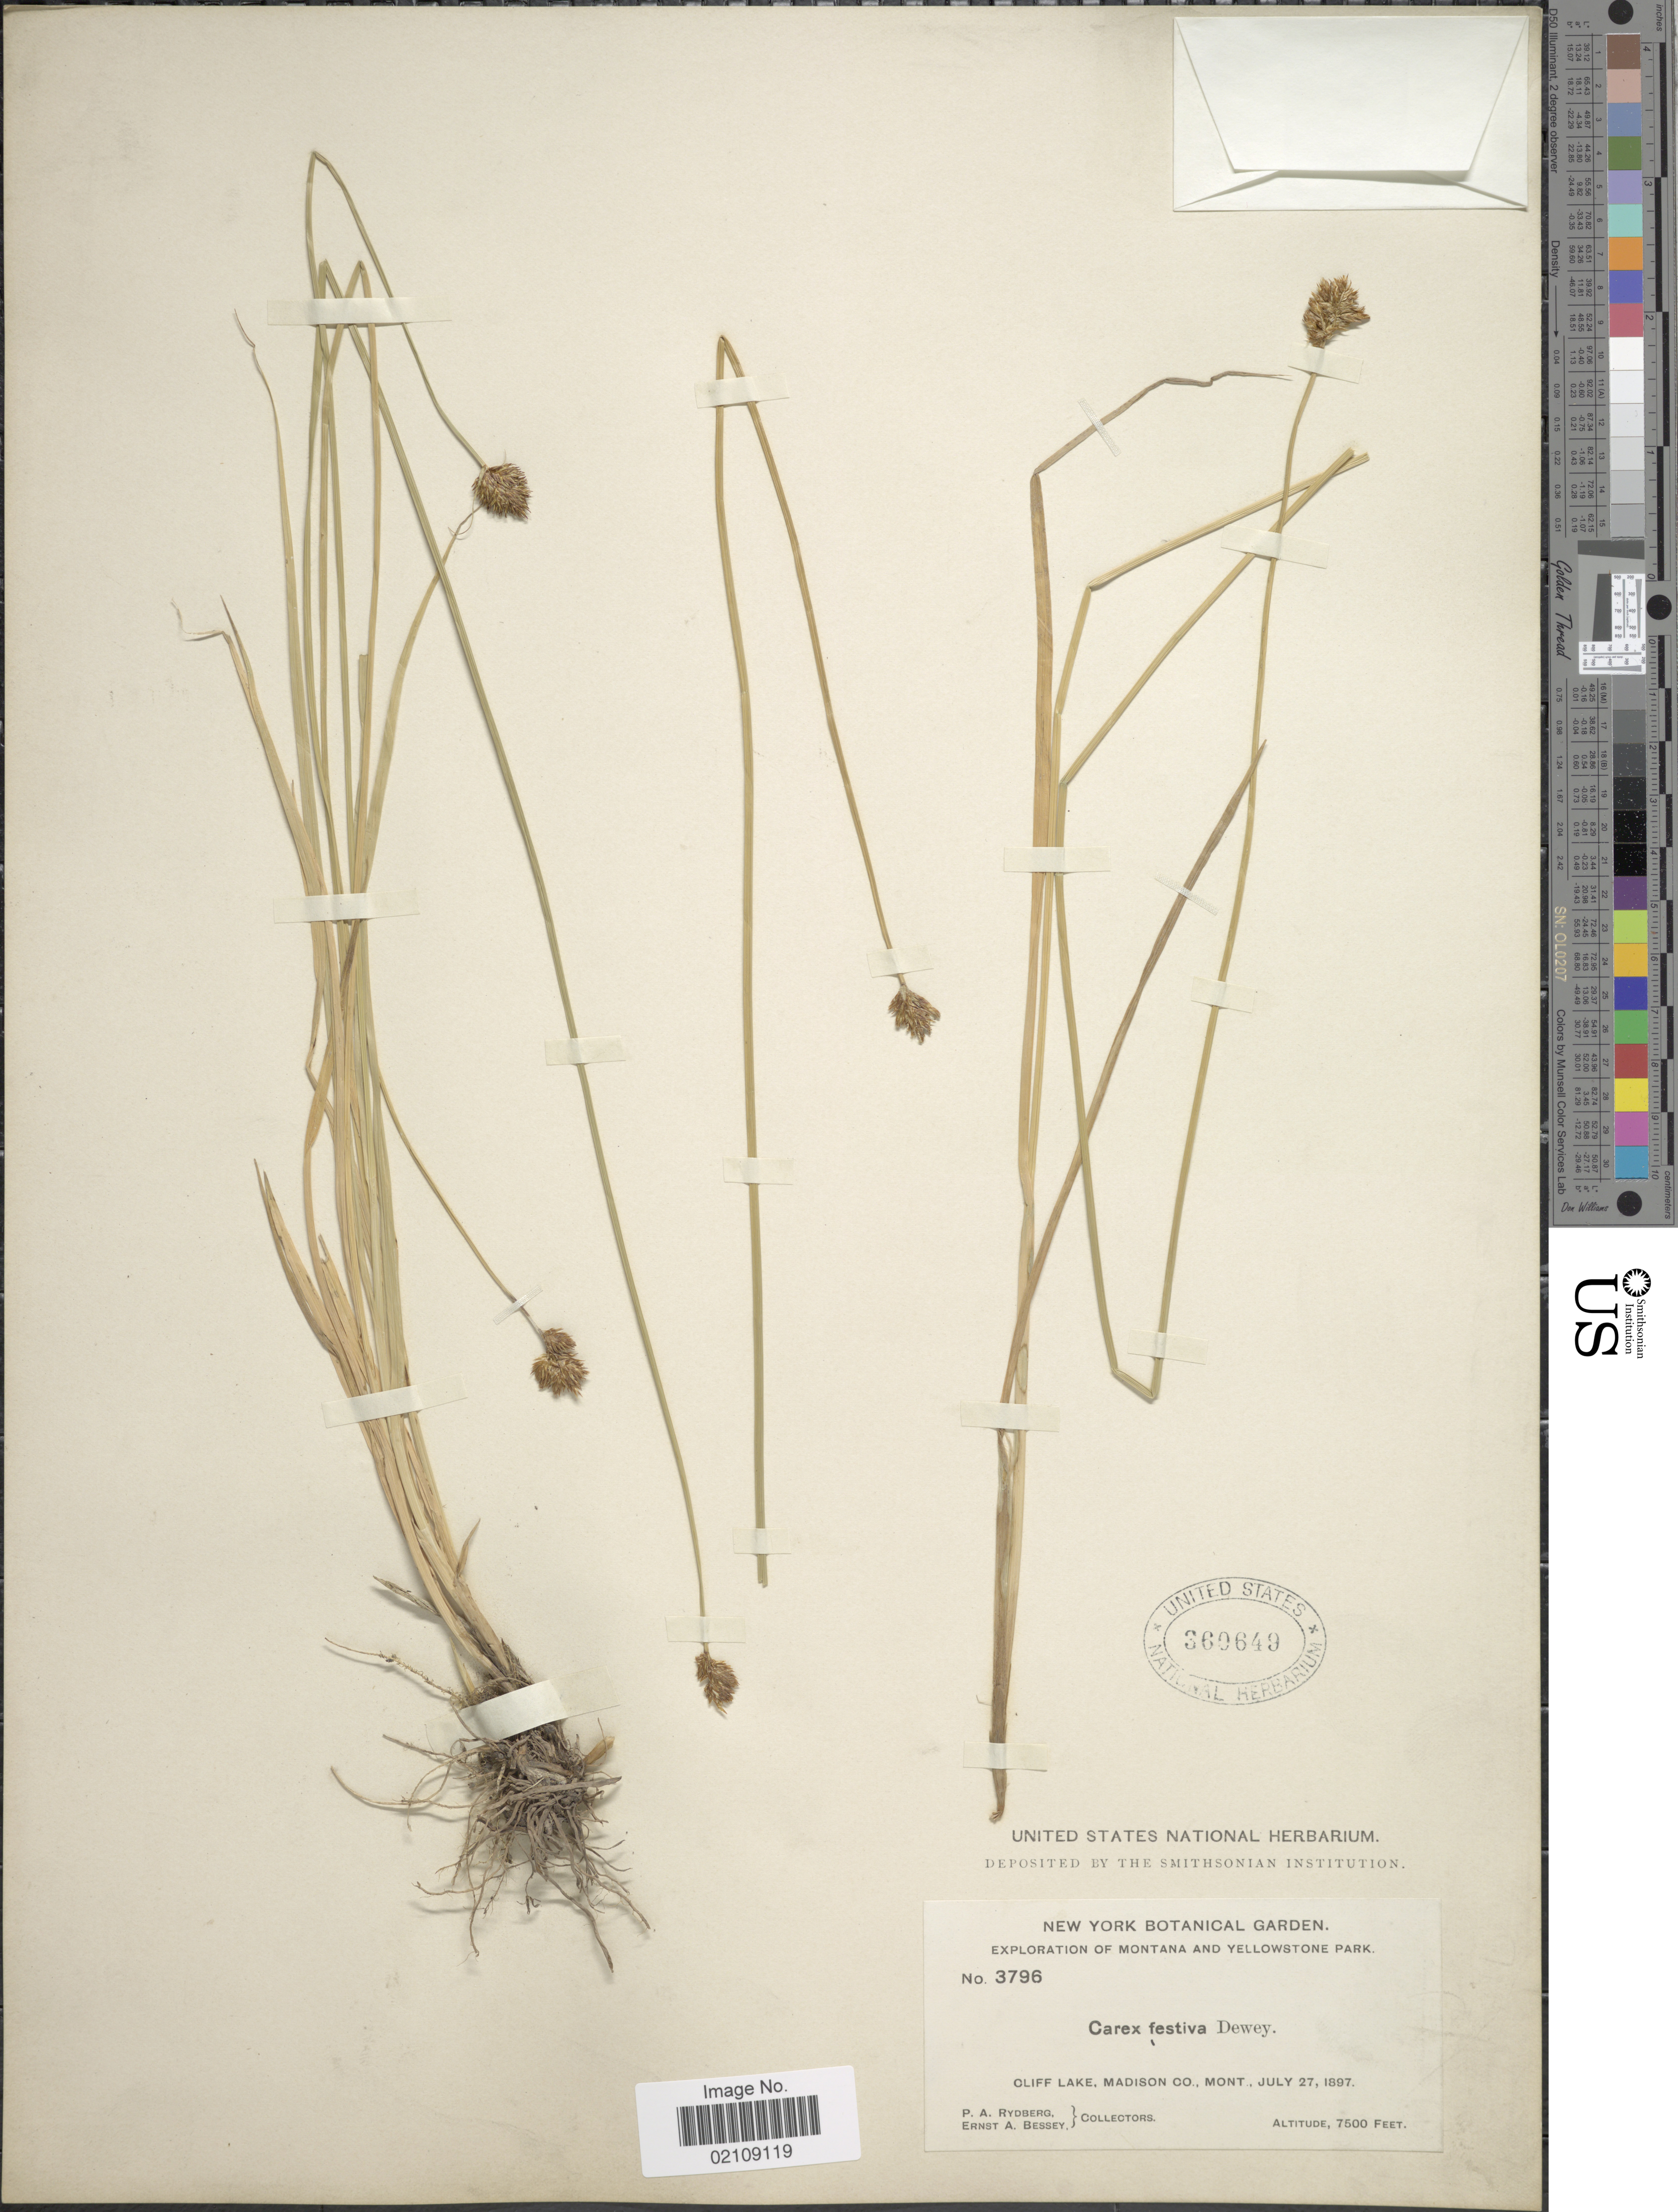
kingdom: Plantae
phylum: Tracheophyta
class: Liliopsida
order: Poales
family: Cyperaceae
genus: Carex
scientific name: Carex microptera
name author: Mack.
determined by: Mackenzie, K. K.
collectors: P. A. Rydberg & E. A. Bessey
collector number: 3796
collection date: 1897-07-27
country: United States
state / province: Montana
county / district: Madison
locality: Yellowstone Park. Cliff Lake.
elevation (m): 2286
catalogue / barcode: US 360649